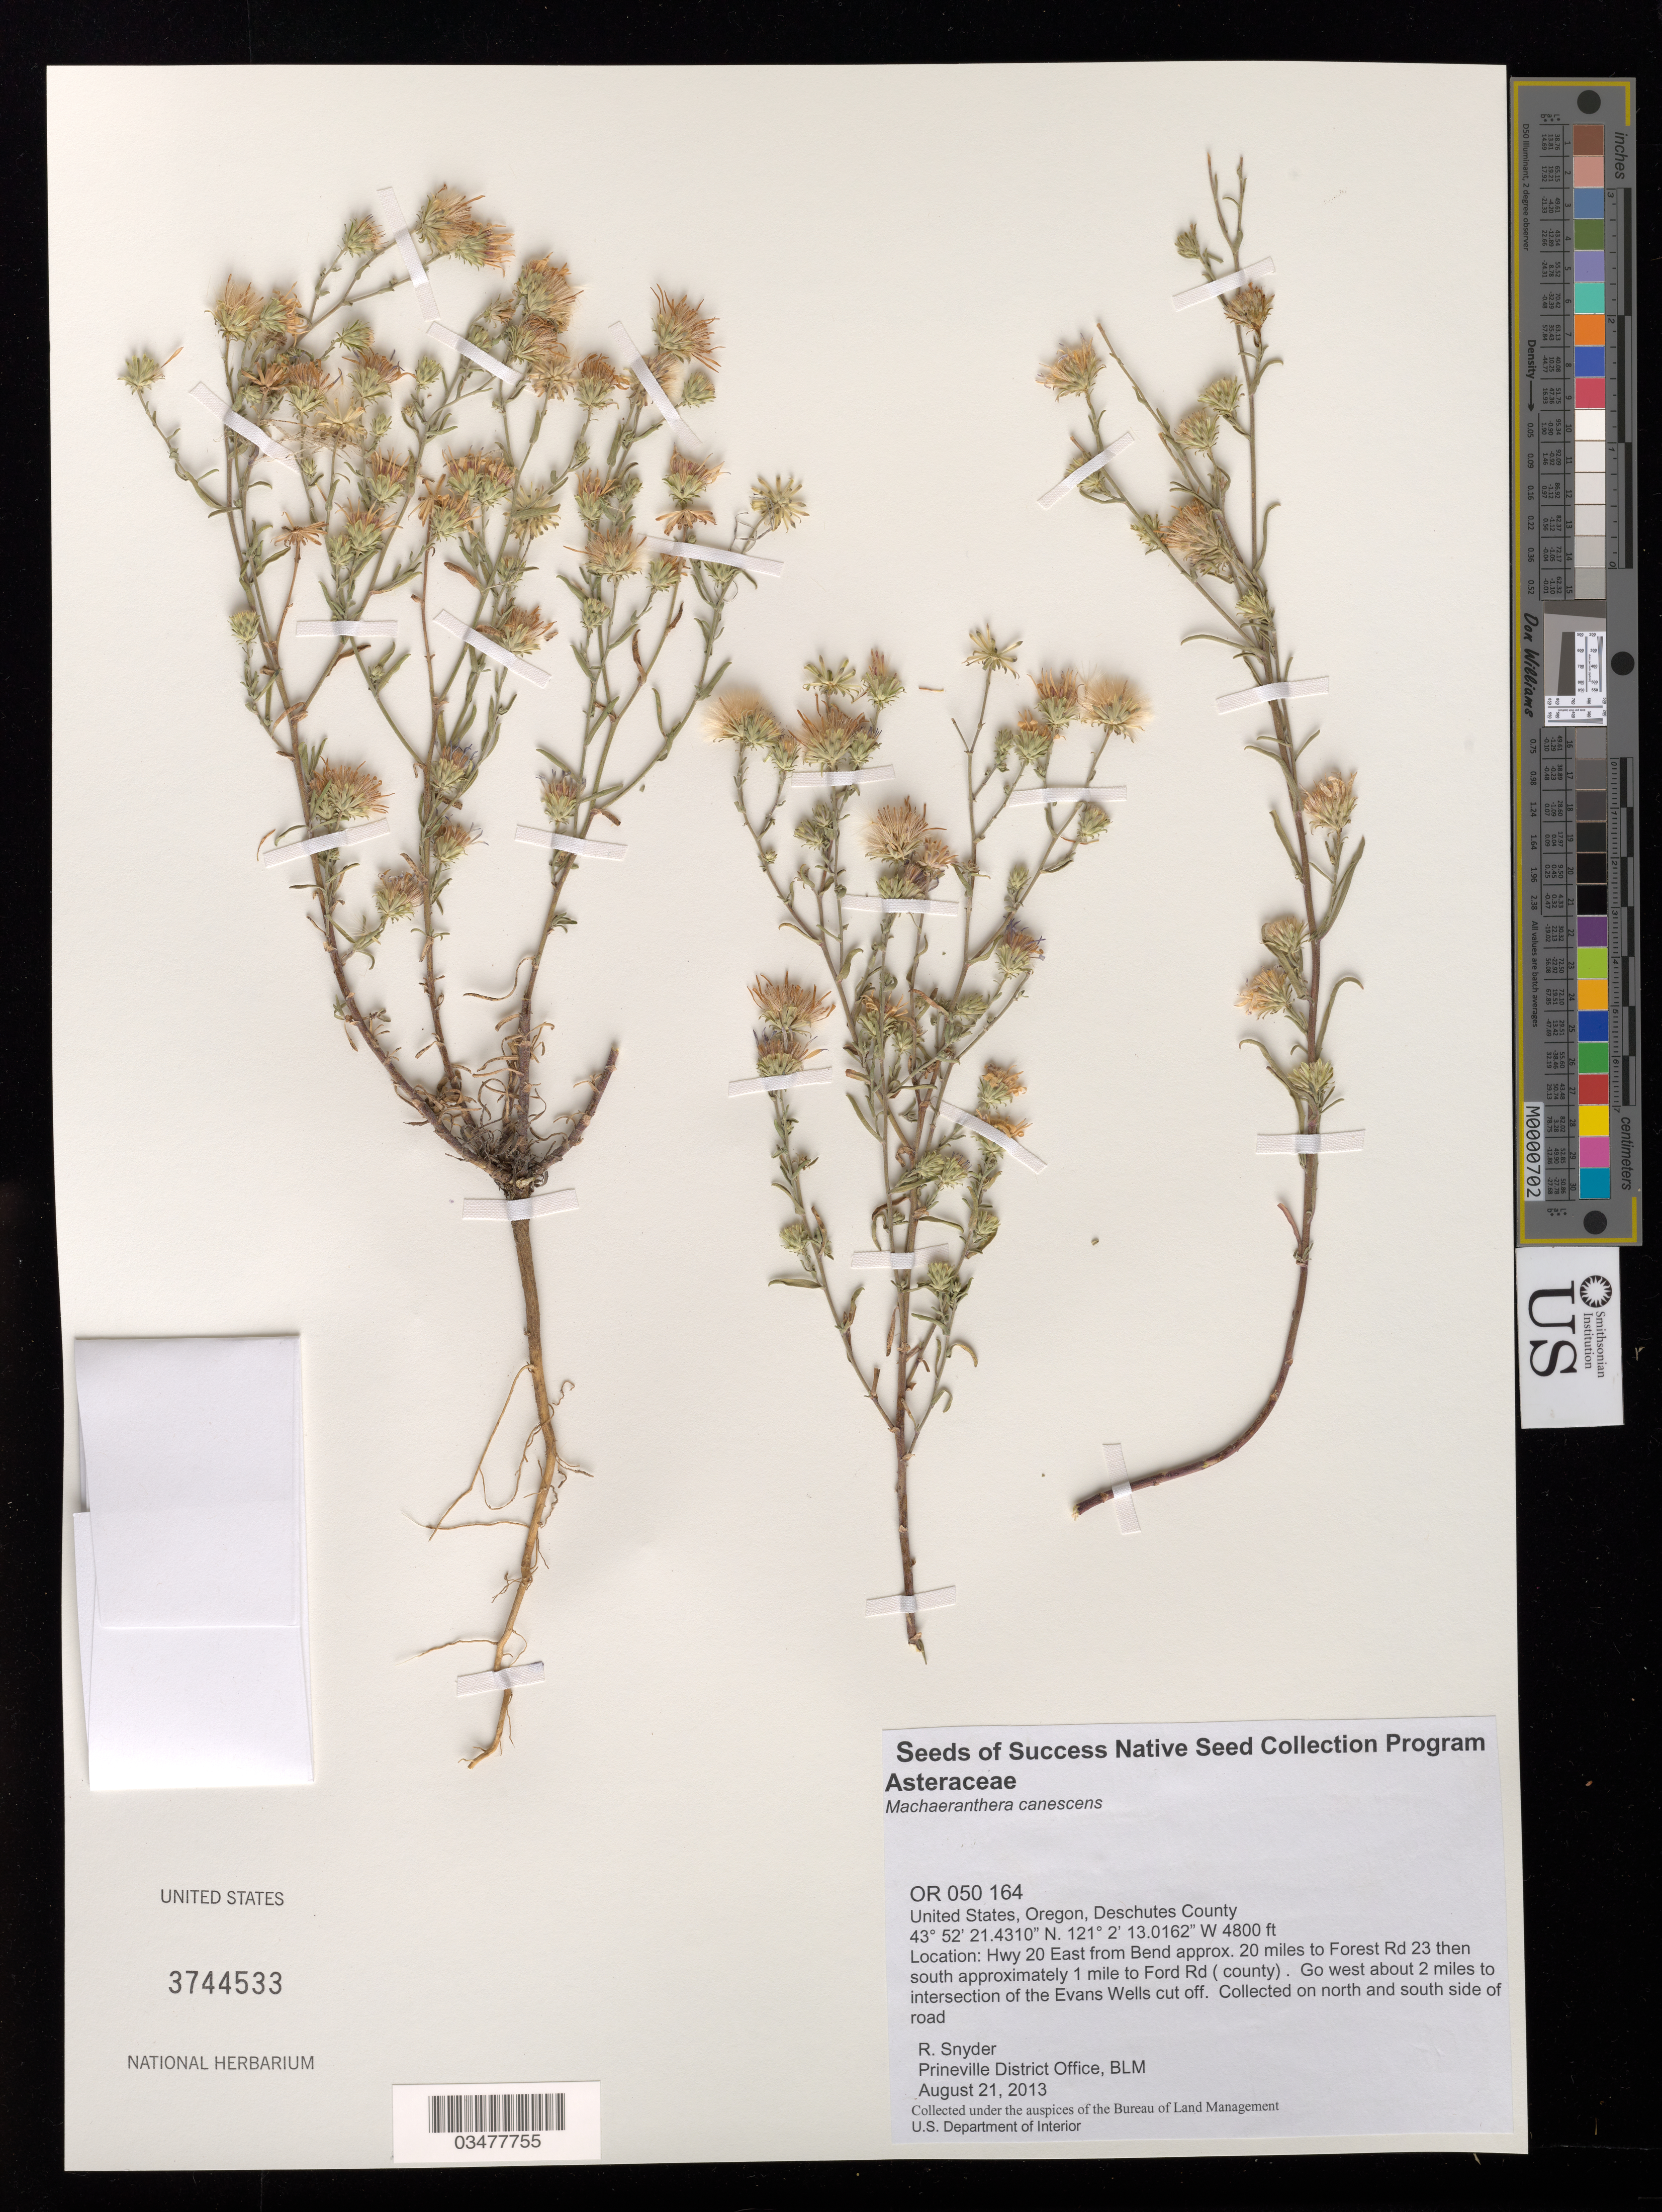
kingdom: Plantae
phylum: Tracheophyta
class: Magnoliopsida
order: Asterales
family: Asteraceae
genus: Machaeranthera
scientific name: Machaeranthera canescens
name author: (Pursh) A. Gray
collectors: R. Snyder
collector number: OR 050 164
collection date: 2013-08-21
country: United States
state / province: Oregon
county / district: Deschutes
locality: Ford Rd (county) W 2 mi. to intersection of the Evans Wells cut off.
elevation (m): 1463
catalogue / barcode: US 3744533